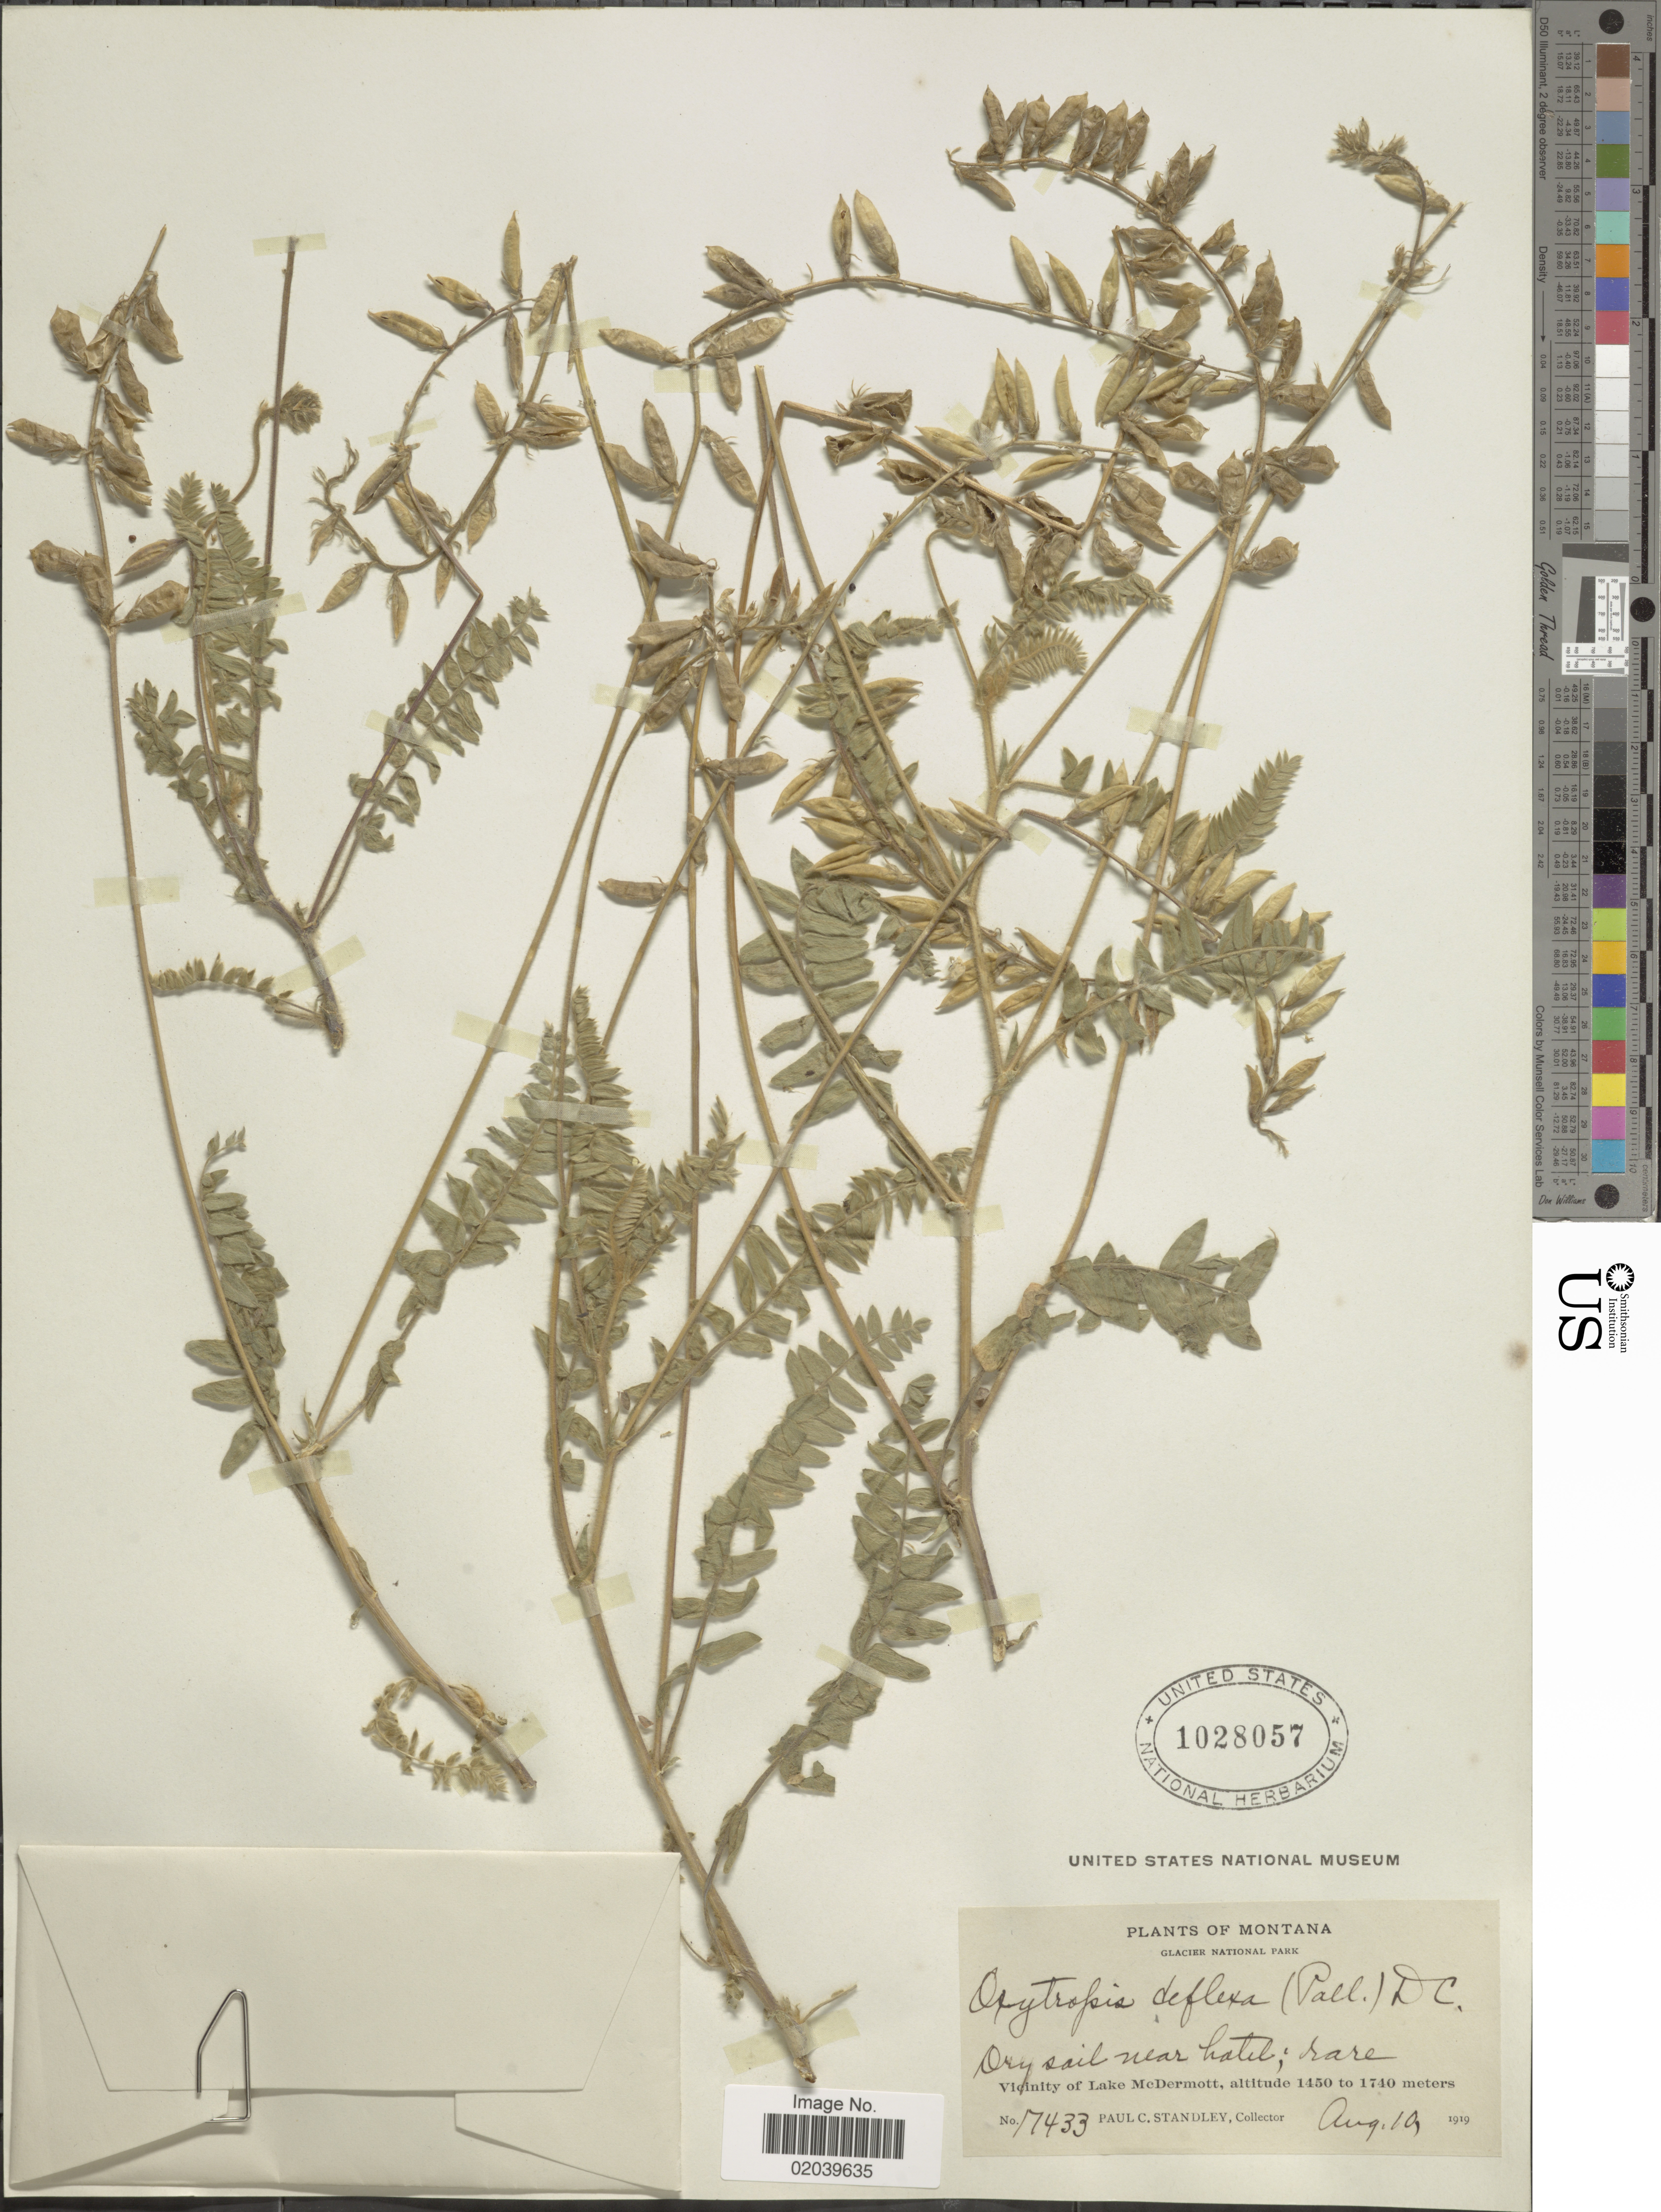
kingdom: Plantae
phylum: Tracheophyta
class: Magnoliopsida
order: Fabales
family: Fabaceae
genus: Oxytropis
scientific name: Oxytropis deflexa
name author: (Pall.) DC.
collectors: P. C. Standley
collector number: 17433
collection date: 1919-08-10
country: United States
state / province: Montana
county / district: Glacier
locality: Glacier National Park, Vicinity of Lake McDermott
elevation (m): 1450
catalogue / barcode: US 1028057